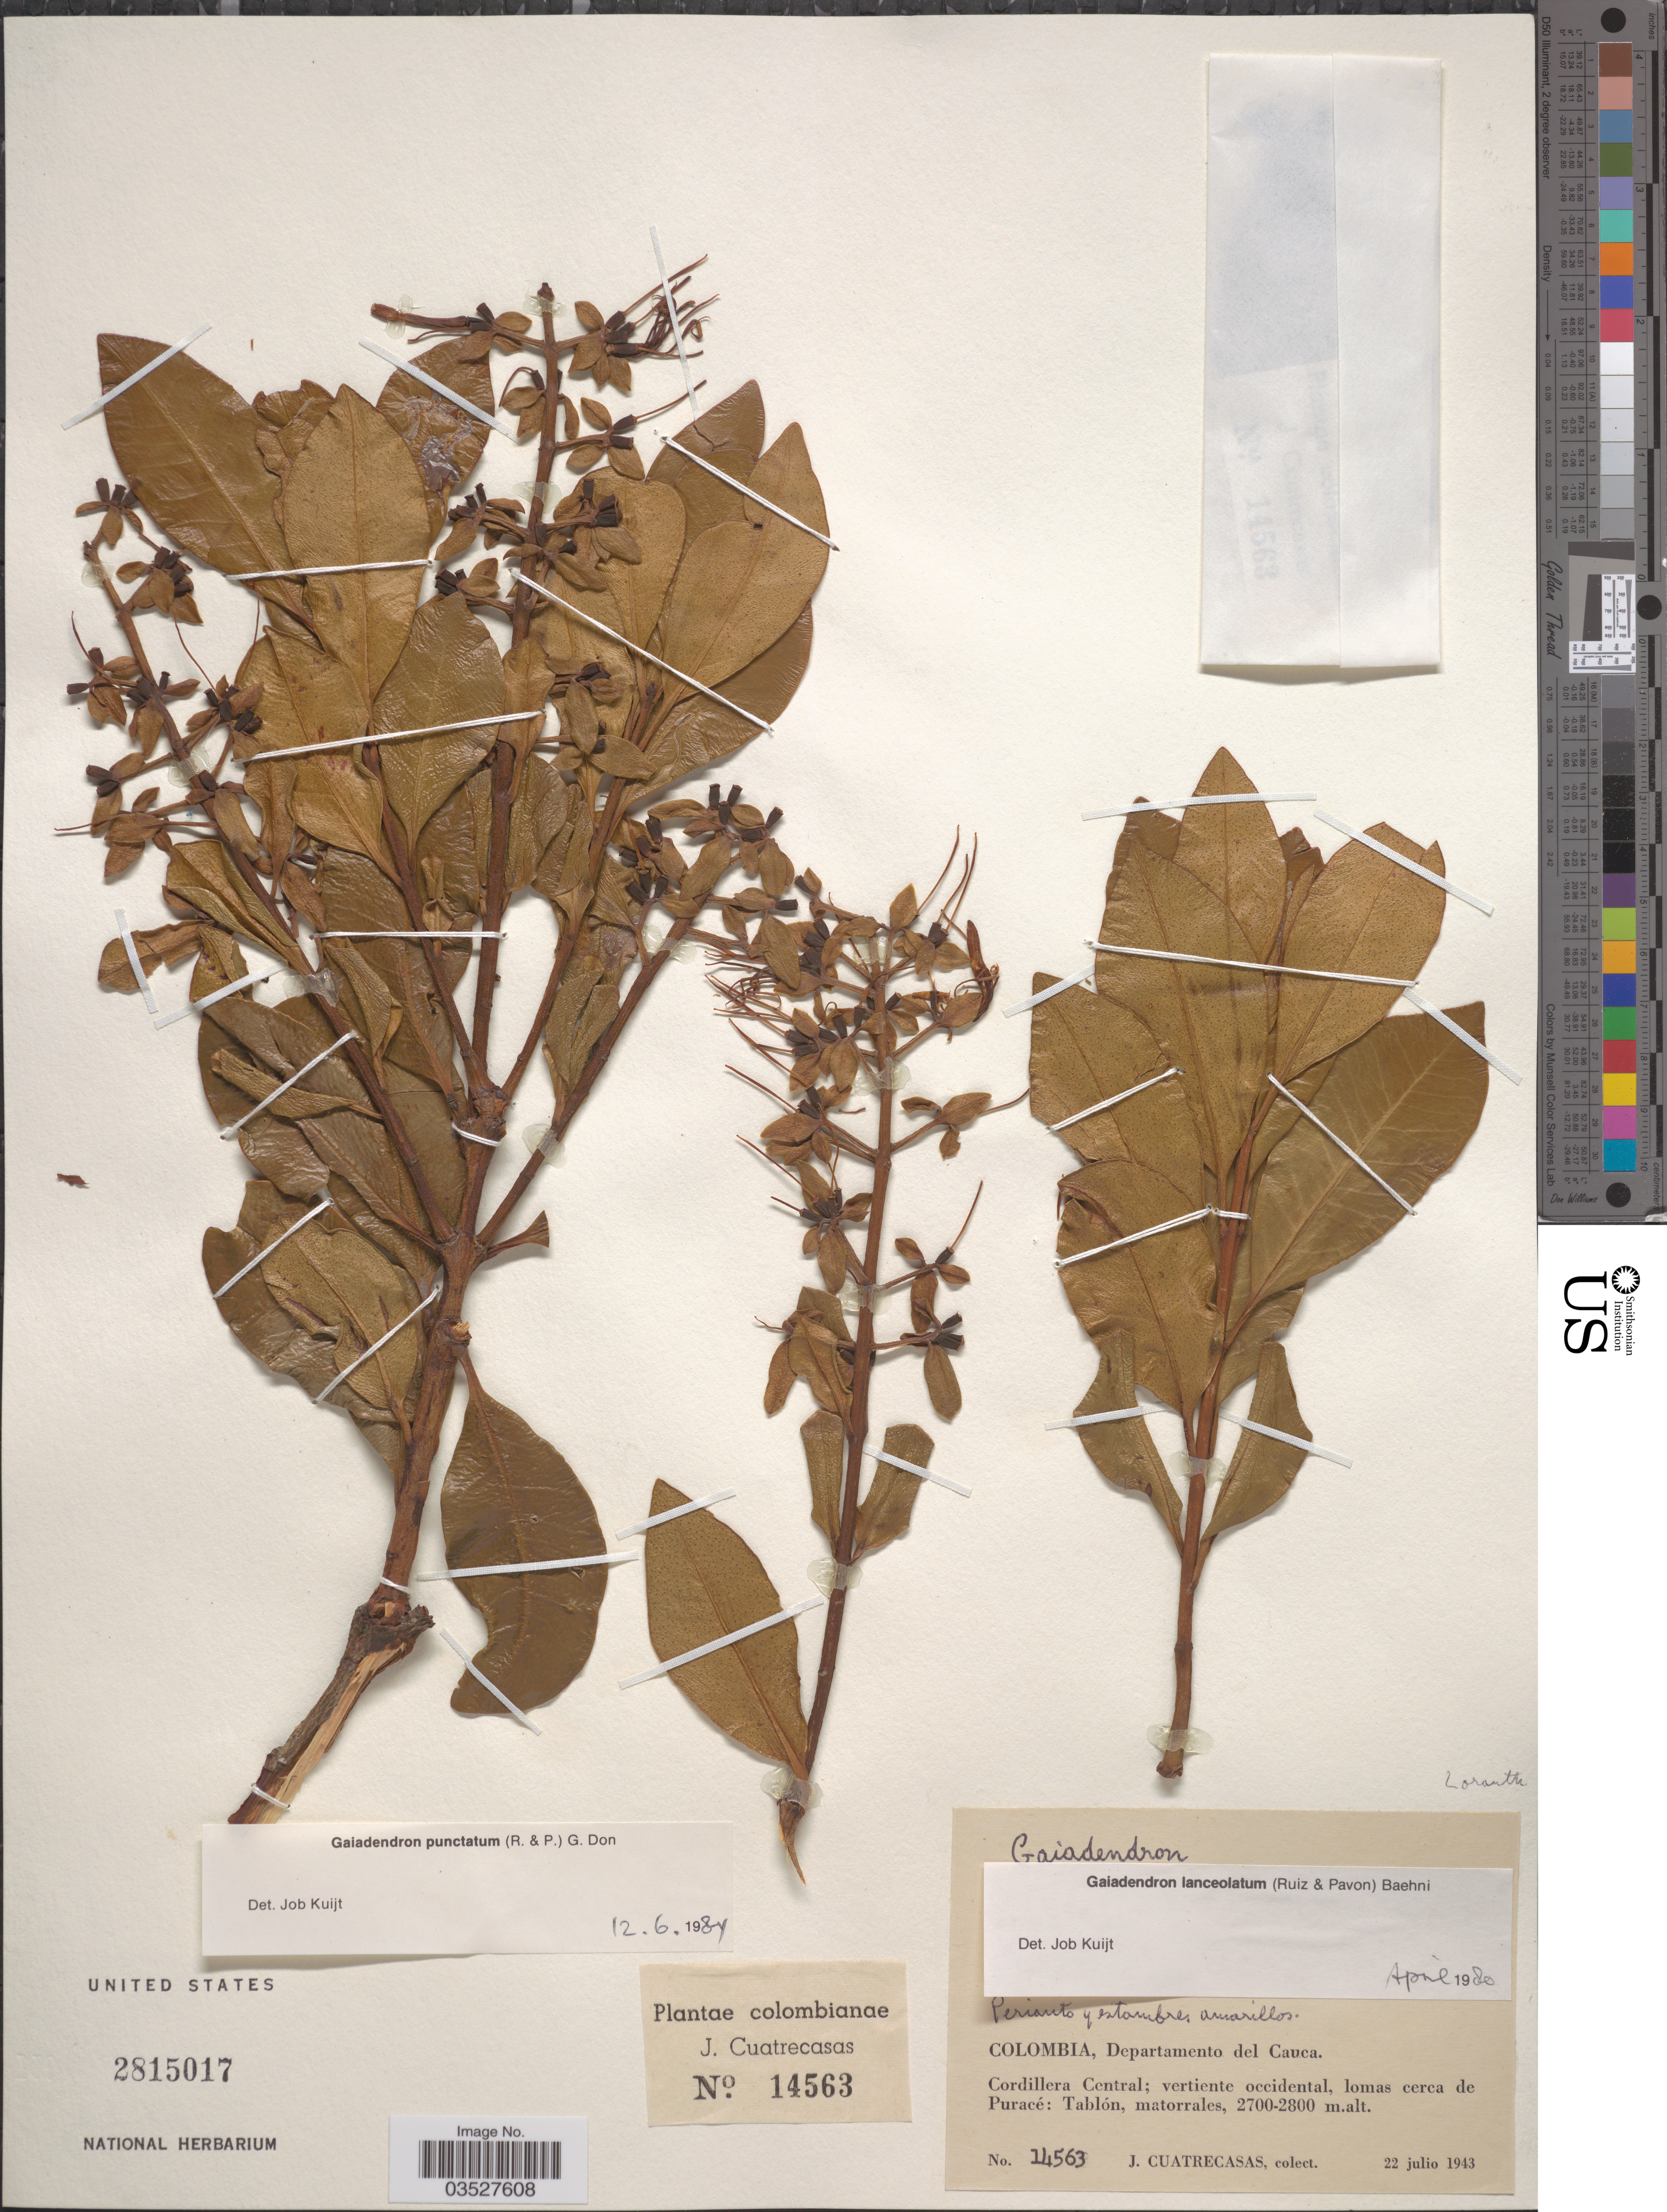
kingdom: Plantae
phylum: Tracheophyta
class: Magnoliopsida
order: Santalales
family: Loranthaceae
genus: Gaiadendron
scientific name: Gaiadendron punctatum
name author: (Ruiz & Pav.) G. Don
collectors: J. Cuatrecasas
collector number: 14563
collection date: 1943-07-22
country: Colombia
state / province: Cauca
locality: Departamento del Cauca. Cordillera Central; vertiente occidental, lomas cerca de Puracé: Tablón.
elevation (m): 2700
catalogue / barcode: US 2815017